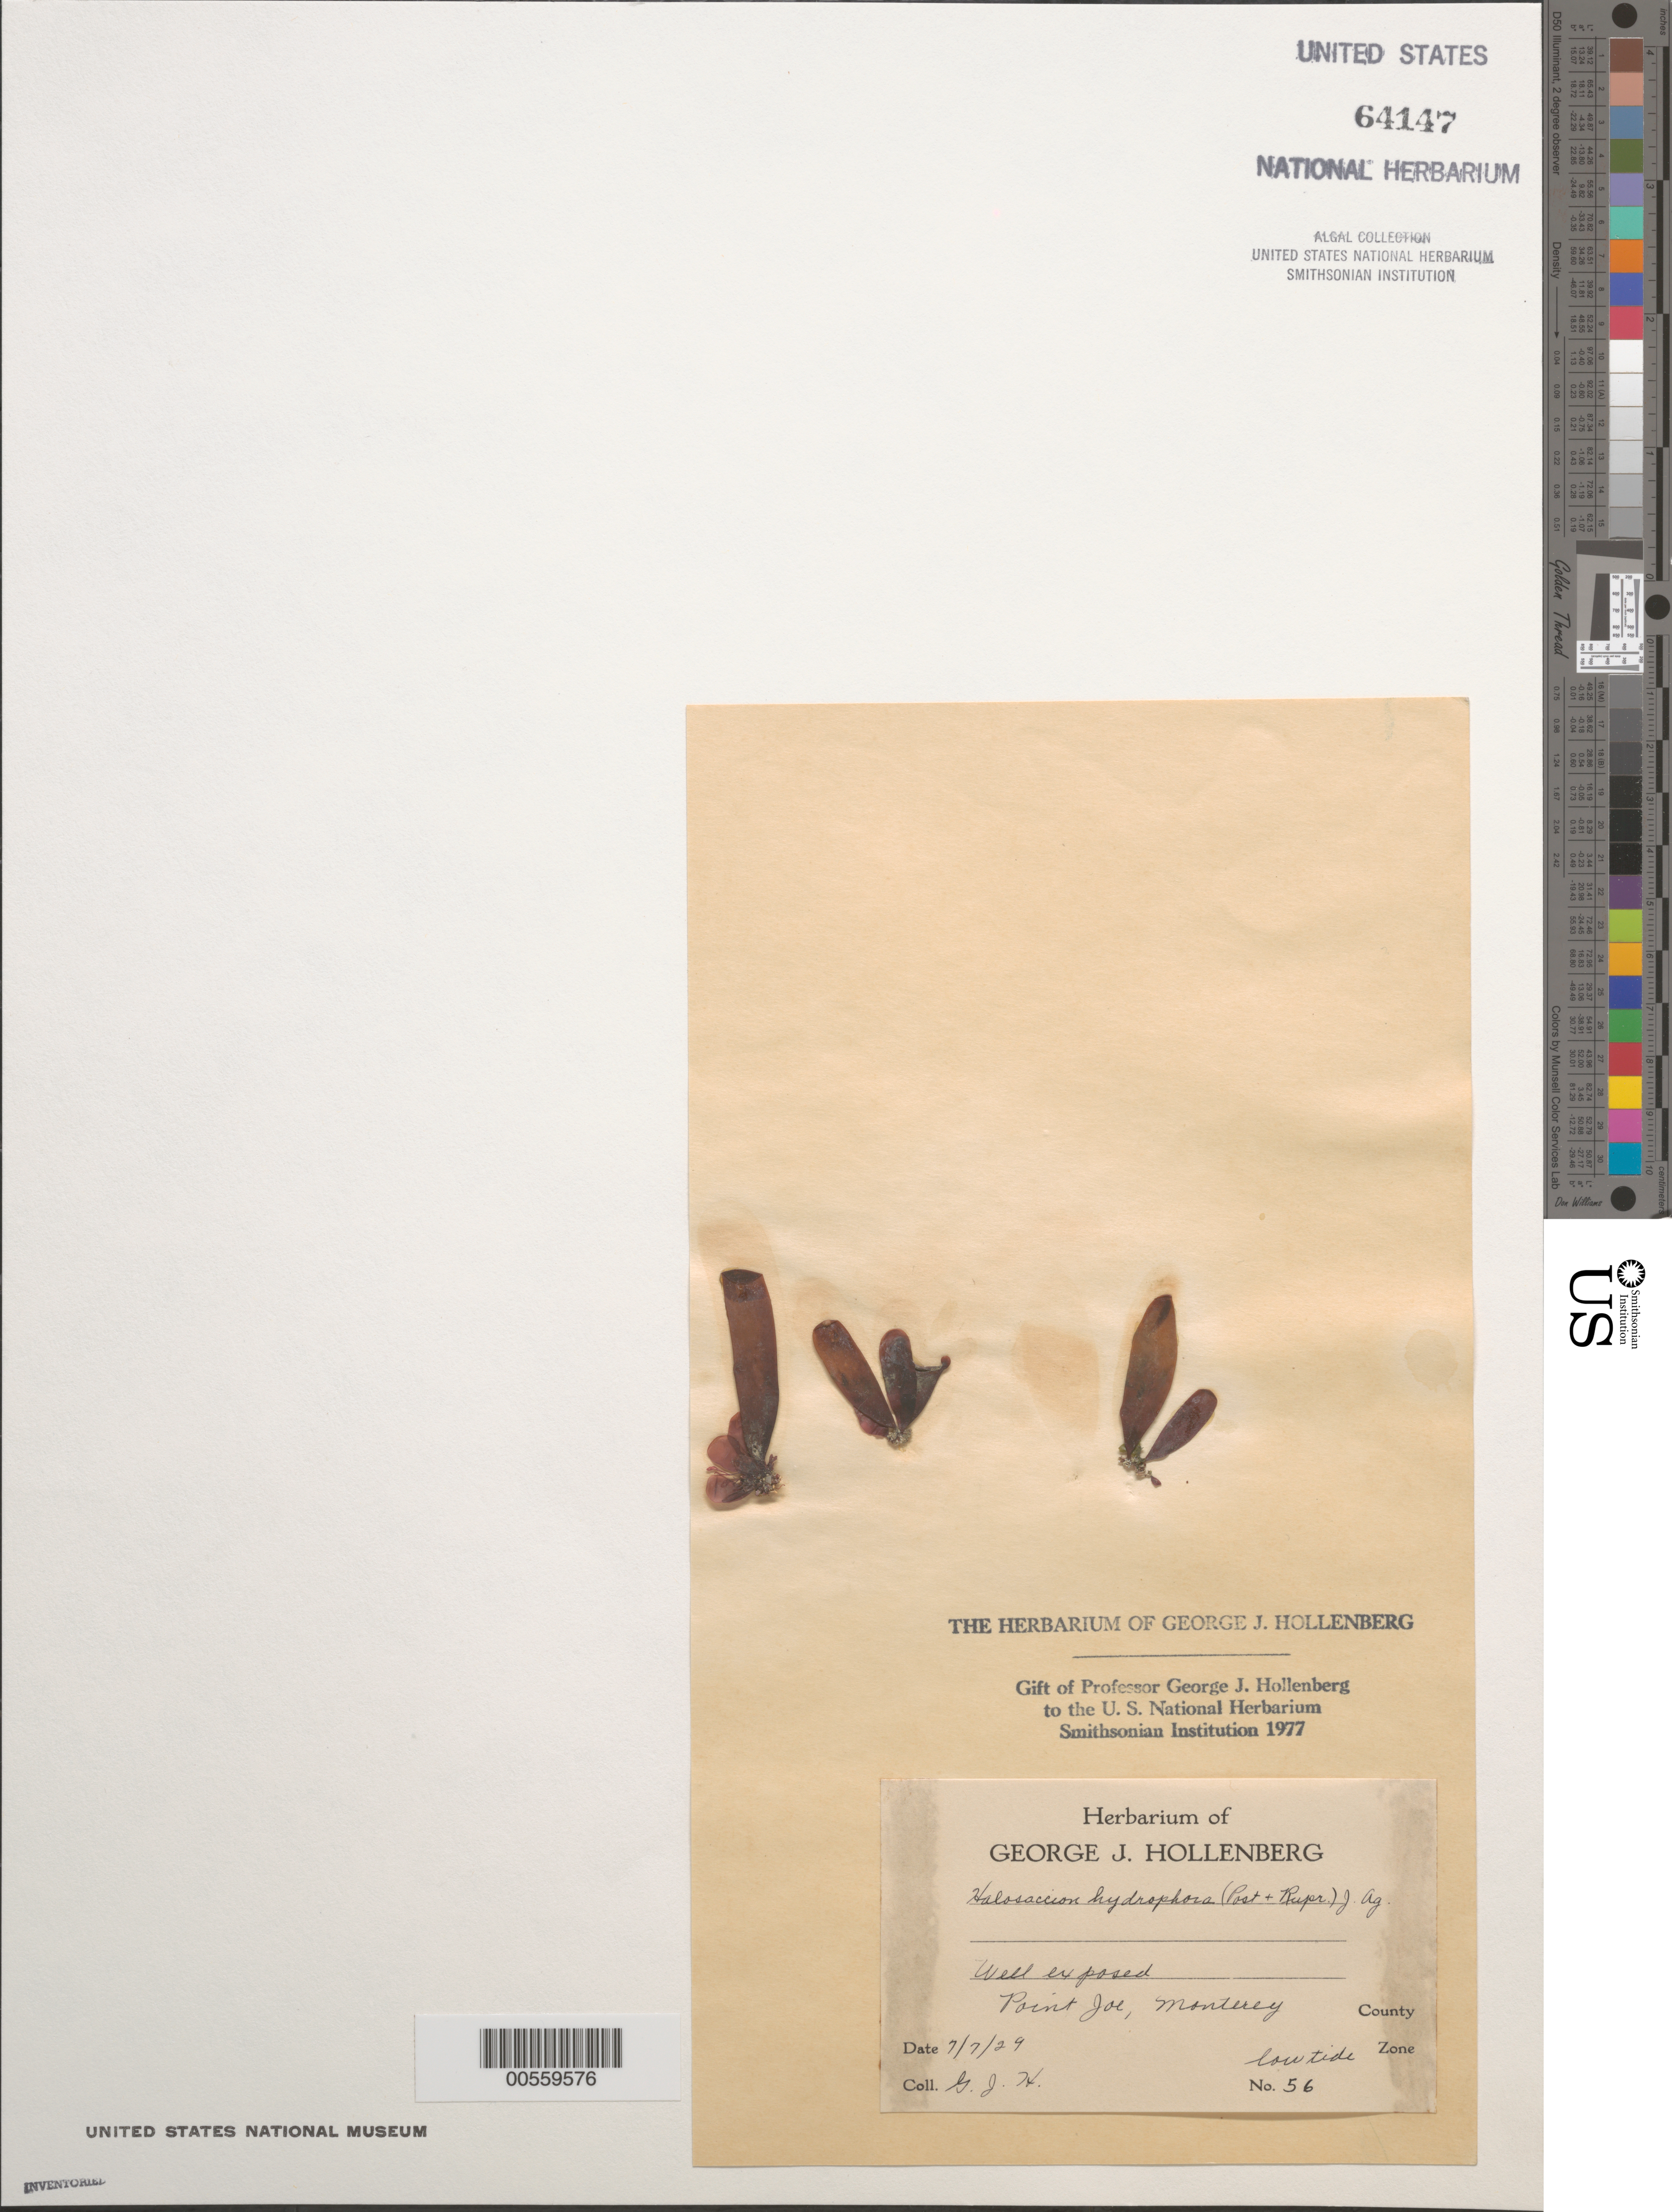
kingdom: Plantae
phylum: Rhodophyta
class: Florideophyceae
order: Palmariales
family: Palmariaceae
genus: Halosaccion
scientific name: Halosaccion glandiforme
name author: (S.G. Gmel.) Rupr.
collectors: G. Hollenberg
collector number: GJH 56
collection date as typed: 07 Jul 1929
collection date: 1929-07-07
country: United States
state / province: California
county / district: Monterey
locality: Point Joe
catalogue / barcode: US 64147